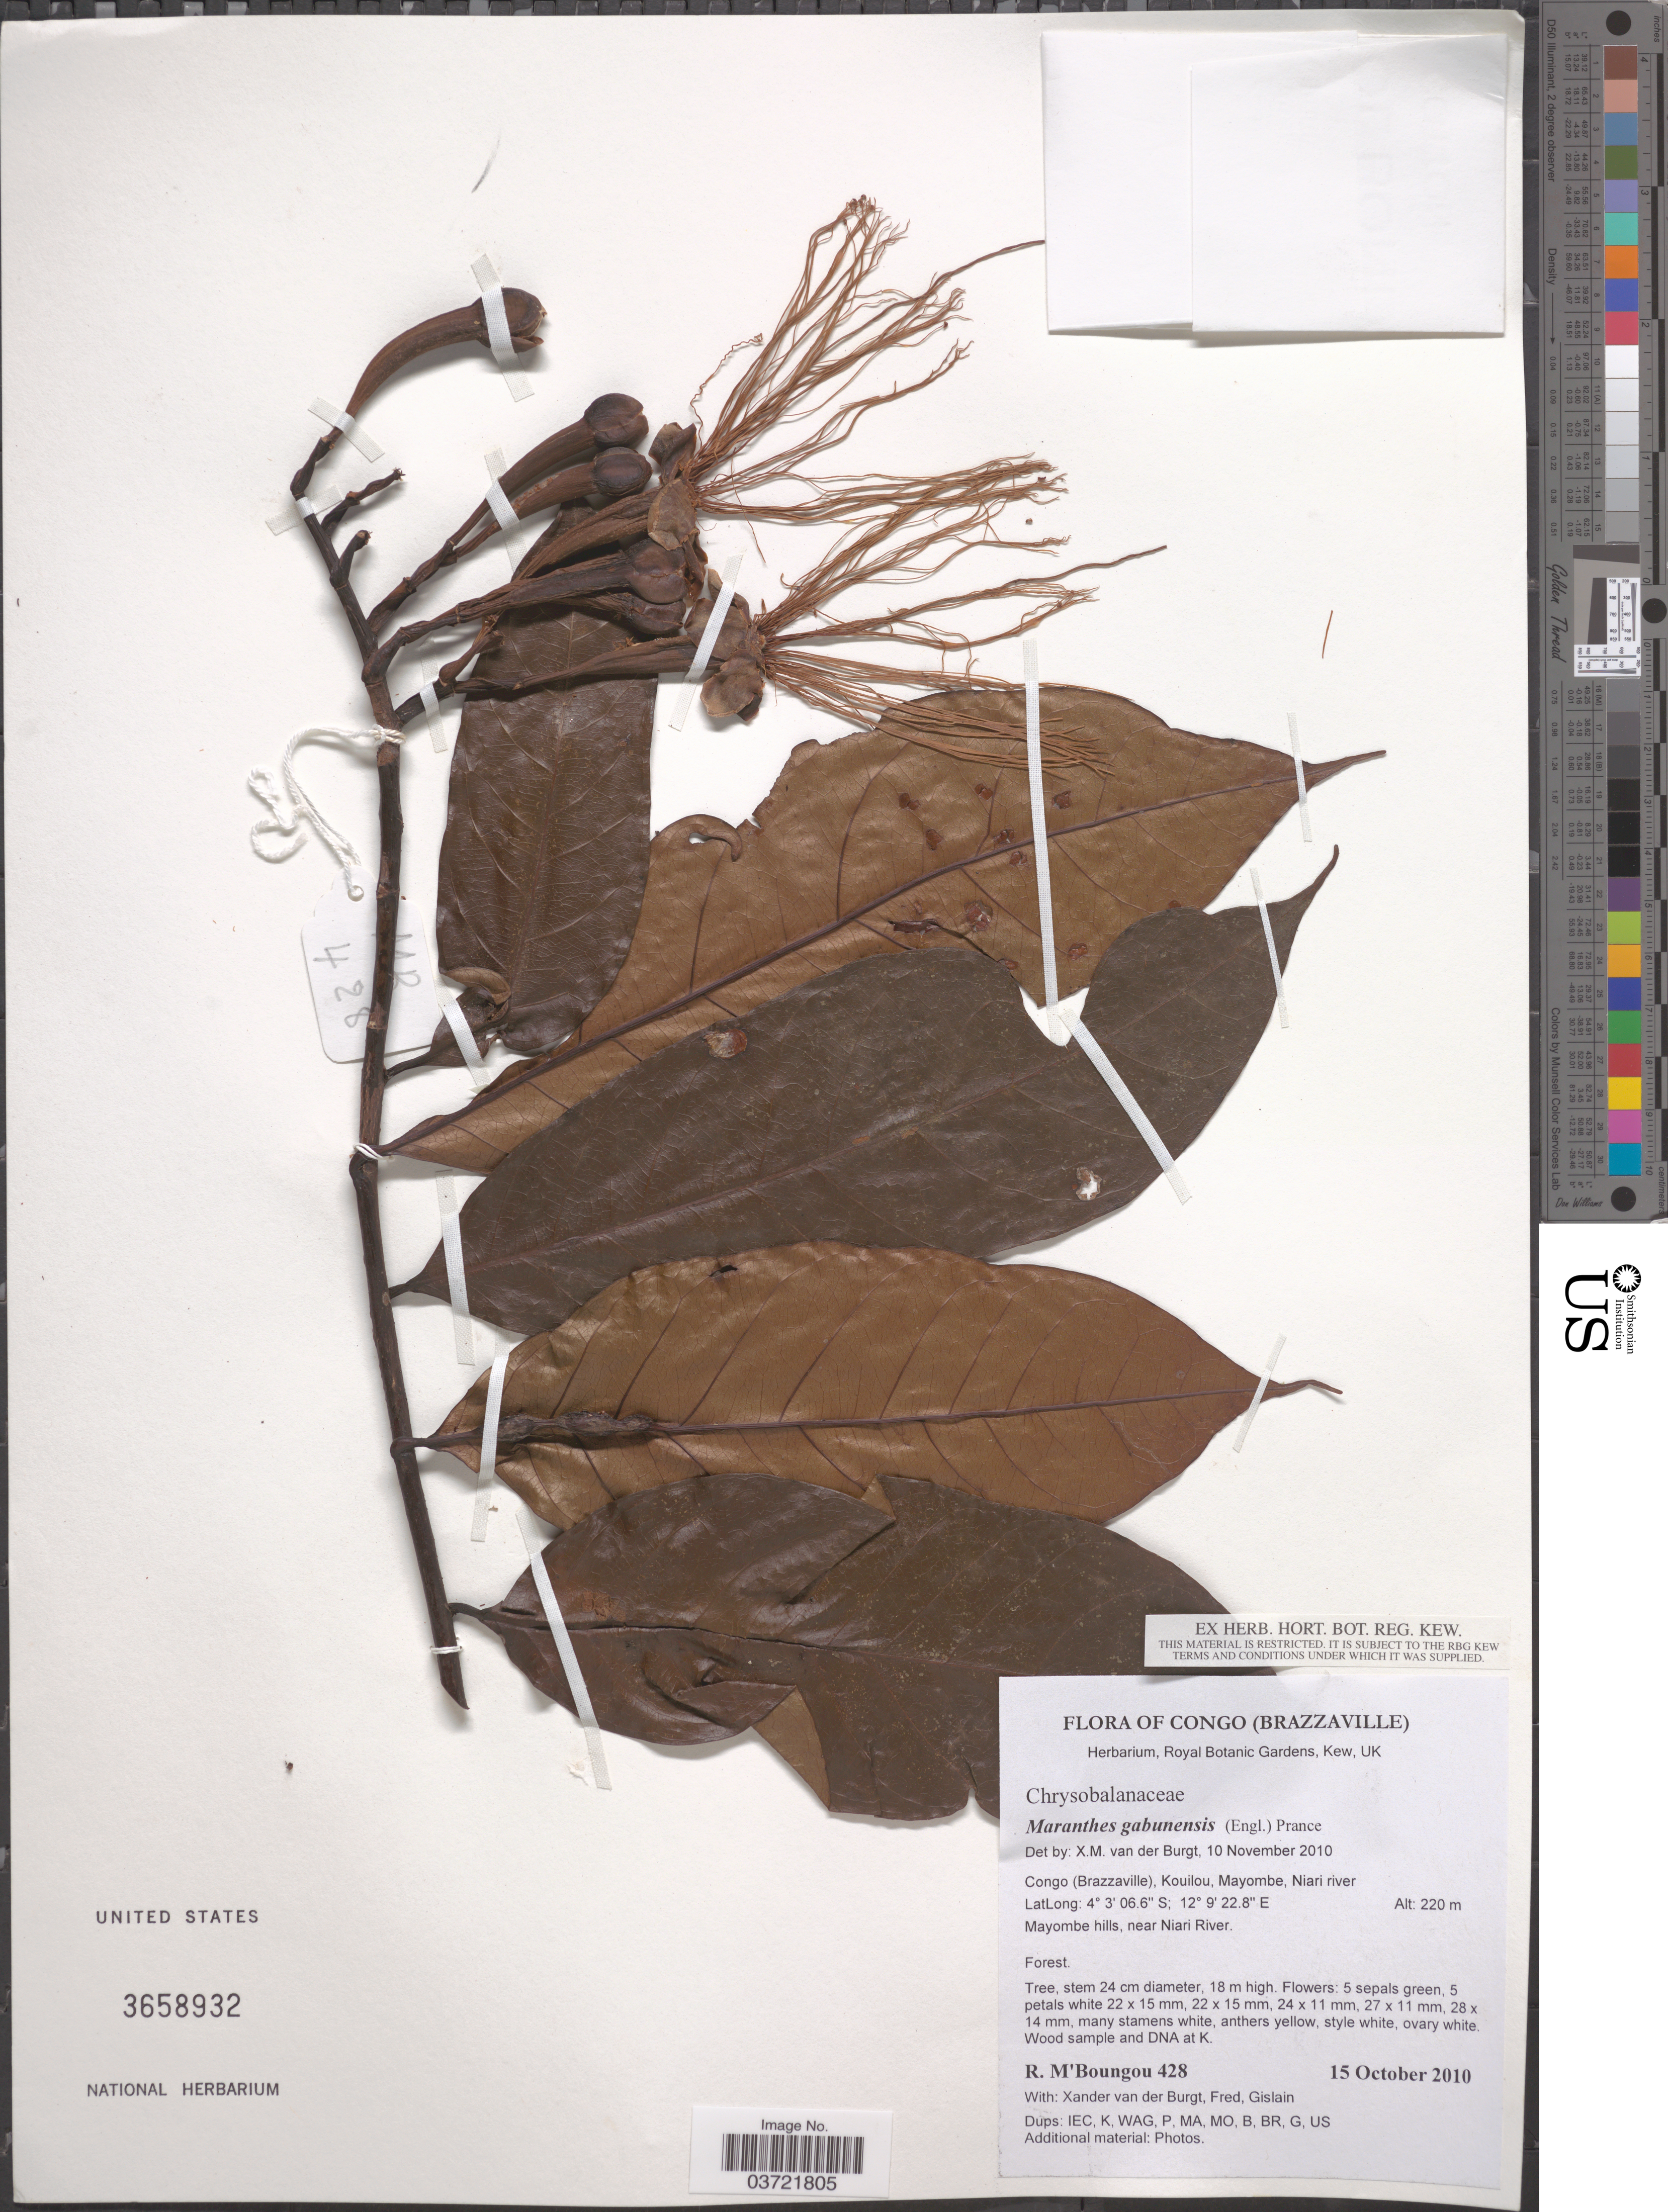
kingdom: Plantae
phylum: Tracheophyta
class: Magnoliopsida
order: Malpighiales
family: Chrysobalanaceae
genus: Maranthes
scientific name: Maranthes gabunensis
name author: (Engl.) Prance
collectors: R. M'Boungou, X. M. van der Burgt, -- Fred & Gislain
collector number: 428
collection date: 2010-10-15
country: Congo, Republic of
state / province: Kouilou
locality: Congo. Kouilou, Mayombe, Niari river. Mayombe hills, near Niari River.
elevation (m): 220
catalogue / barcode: US 3658932